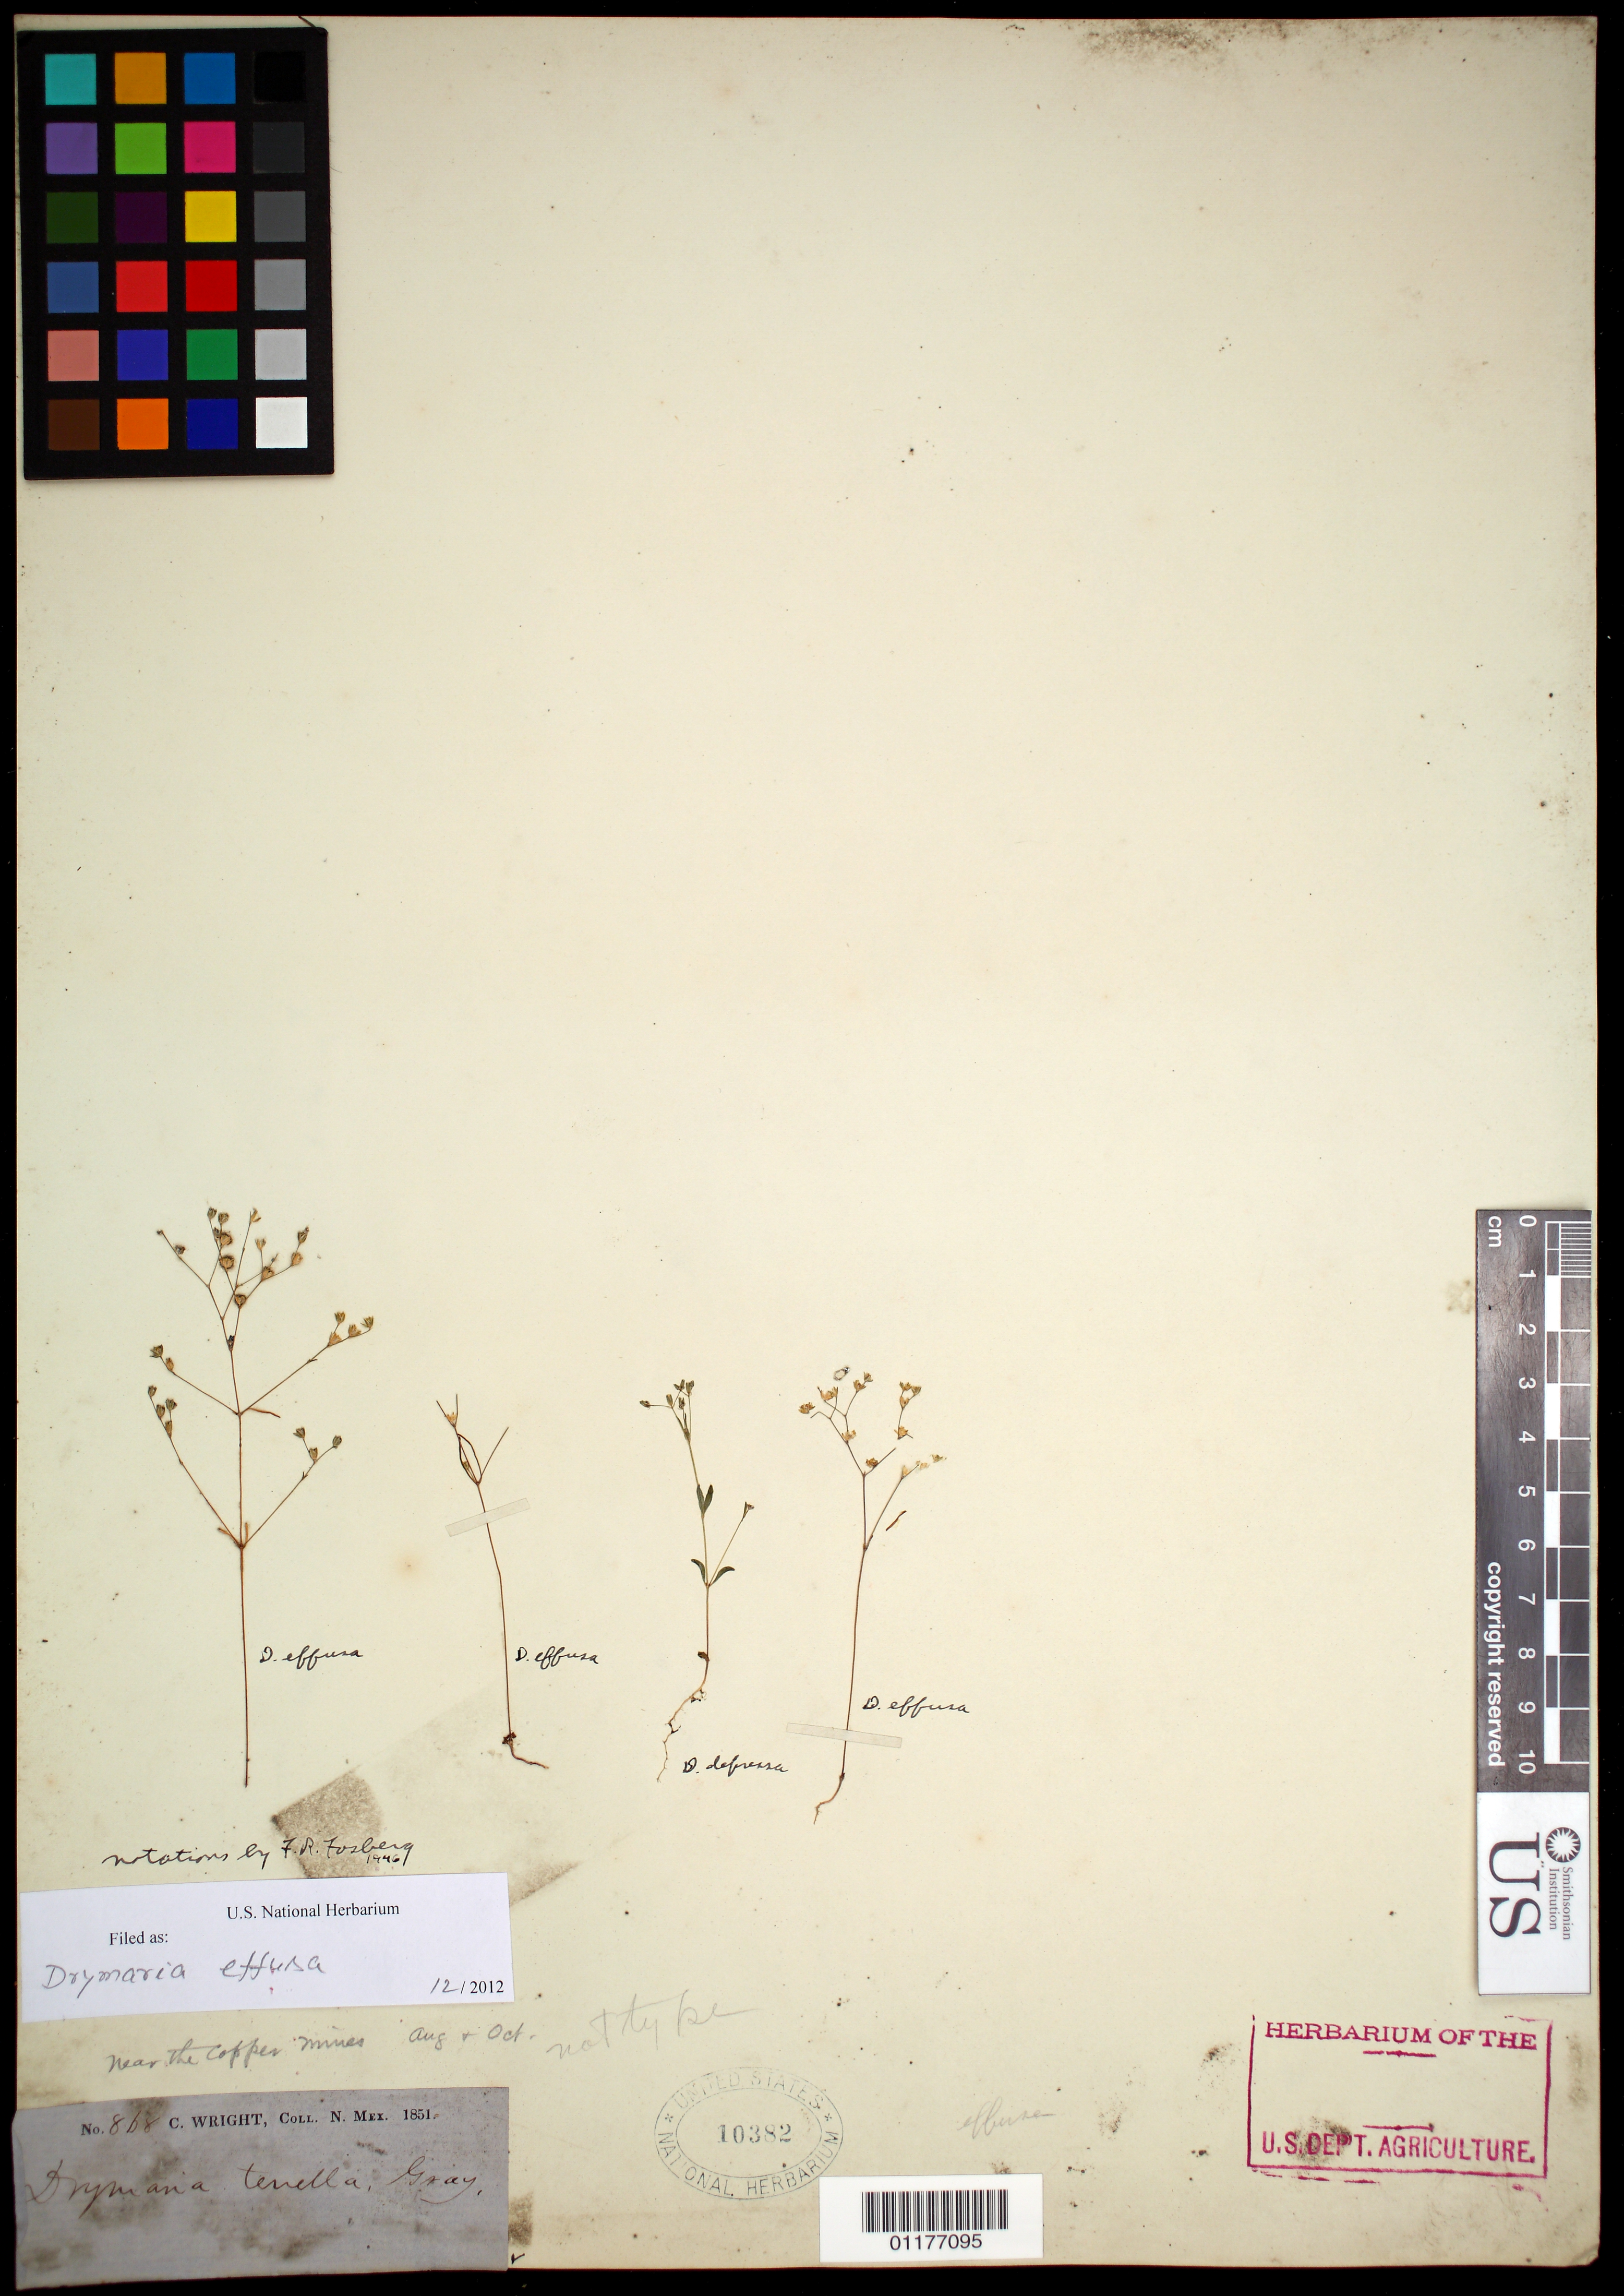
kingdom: Plantae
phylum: Tracheophyta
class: Magnoliopsida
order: Caryophyllales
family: Caryophyllaceae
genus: Drymaria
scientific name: Drymaria effusa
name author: A. Gray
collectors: C. Wright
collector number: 868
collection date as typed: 1851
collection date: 1851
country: United States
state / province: New Mexico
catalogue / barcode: US 10382